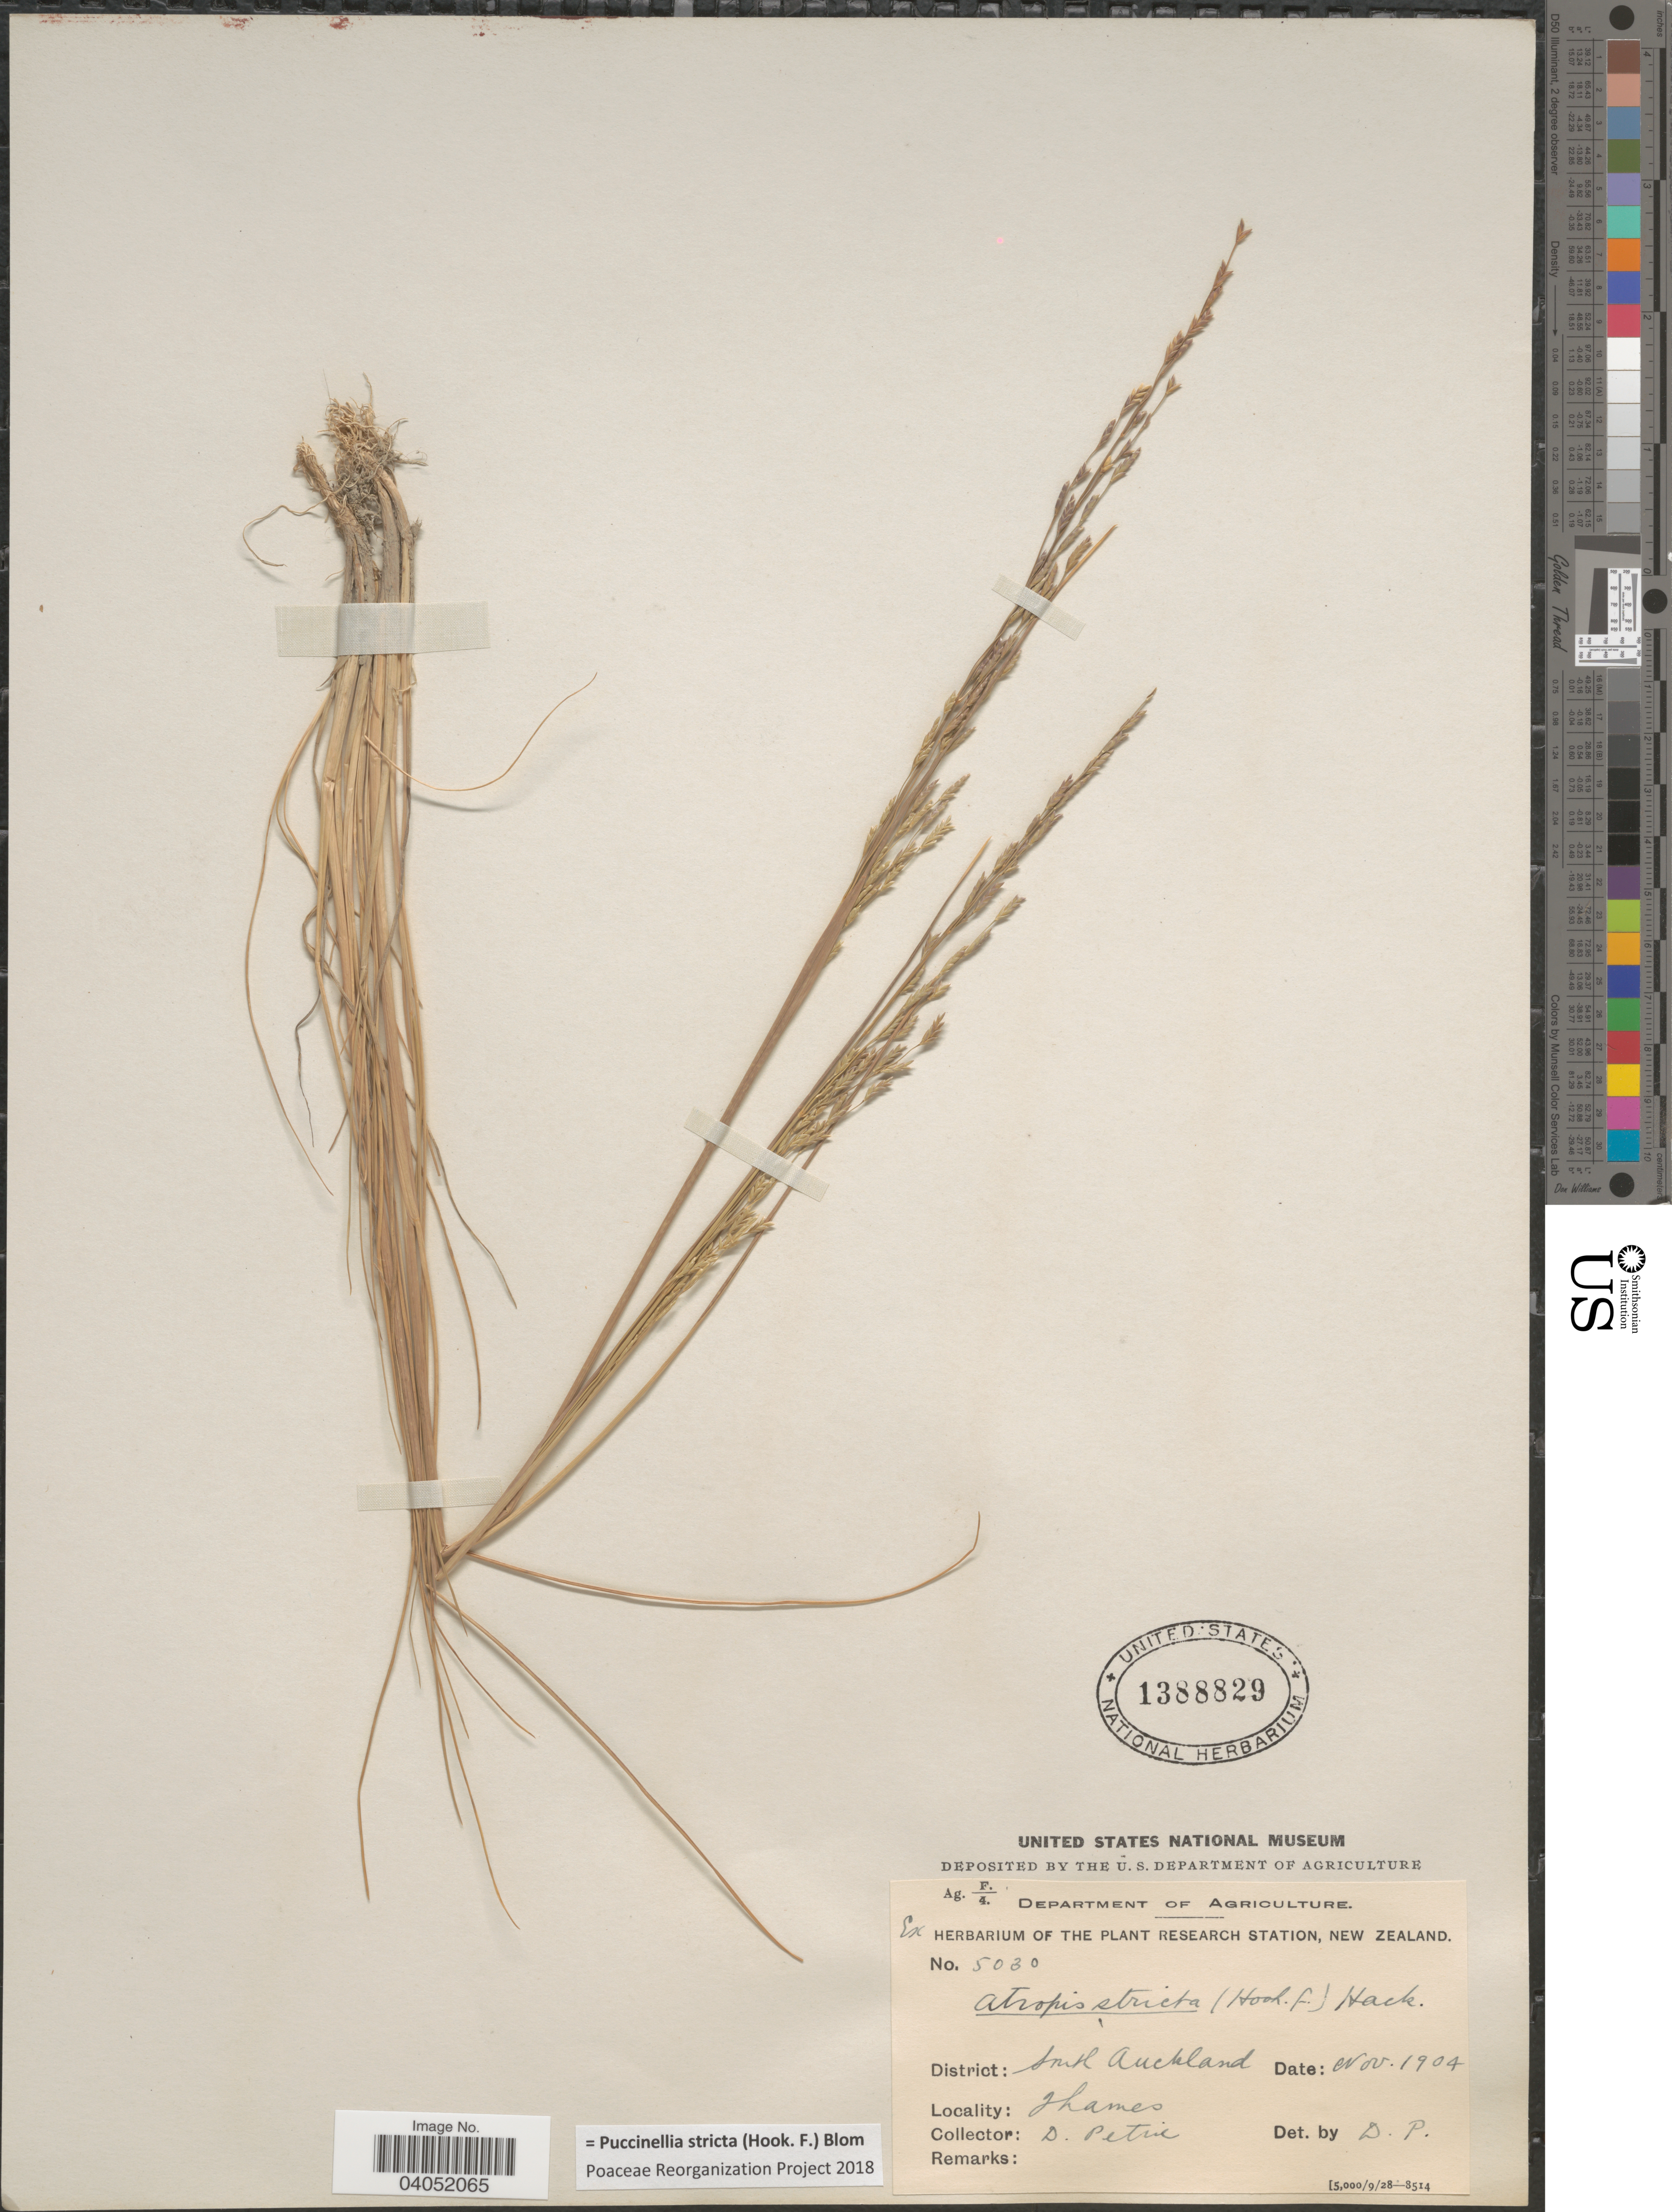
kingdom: Plantae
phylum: Tracheophyta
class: Liliopsida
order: Poales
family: Poaceae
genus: Puccinellia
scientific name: Puccinellia stricta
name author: Keng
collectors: D. Petrie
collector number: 5030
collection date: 1904-11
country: New Zealand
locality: District: South Auckland. Thames.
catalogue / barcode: US 1388829